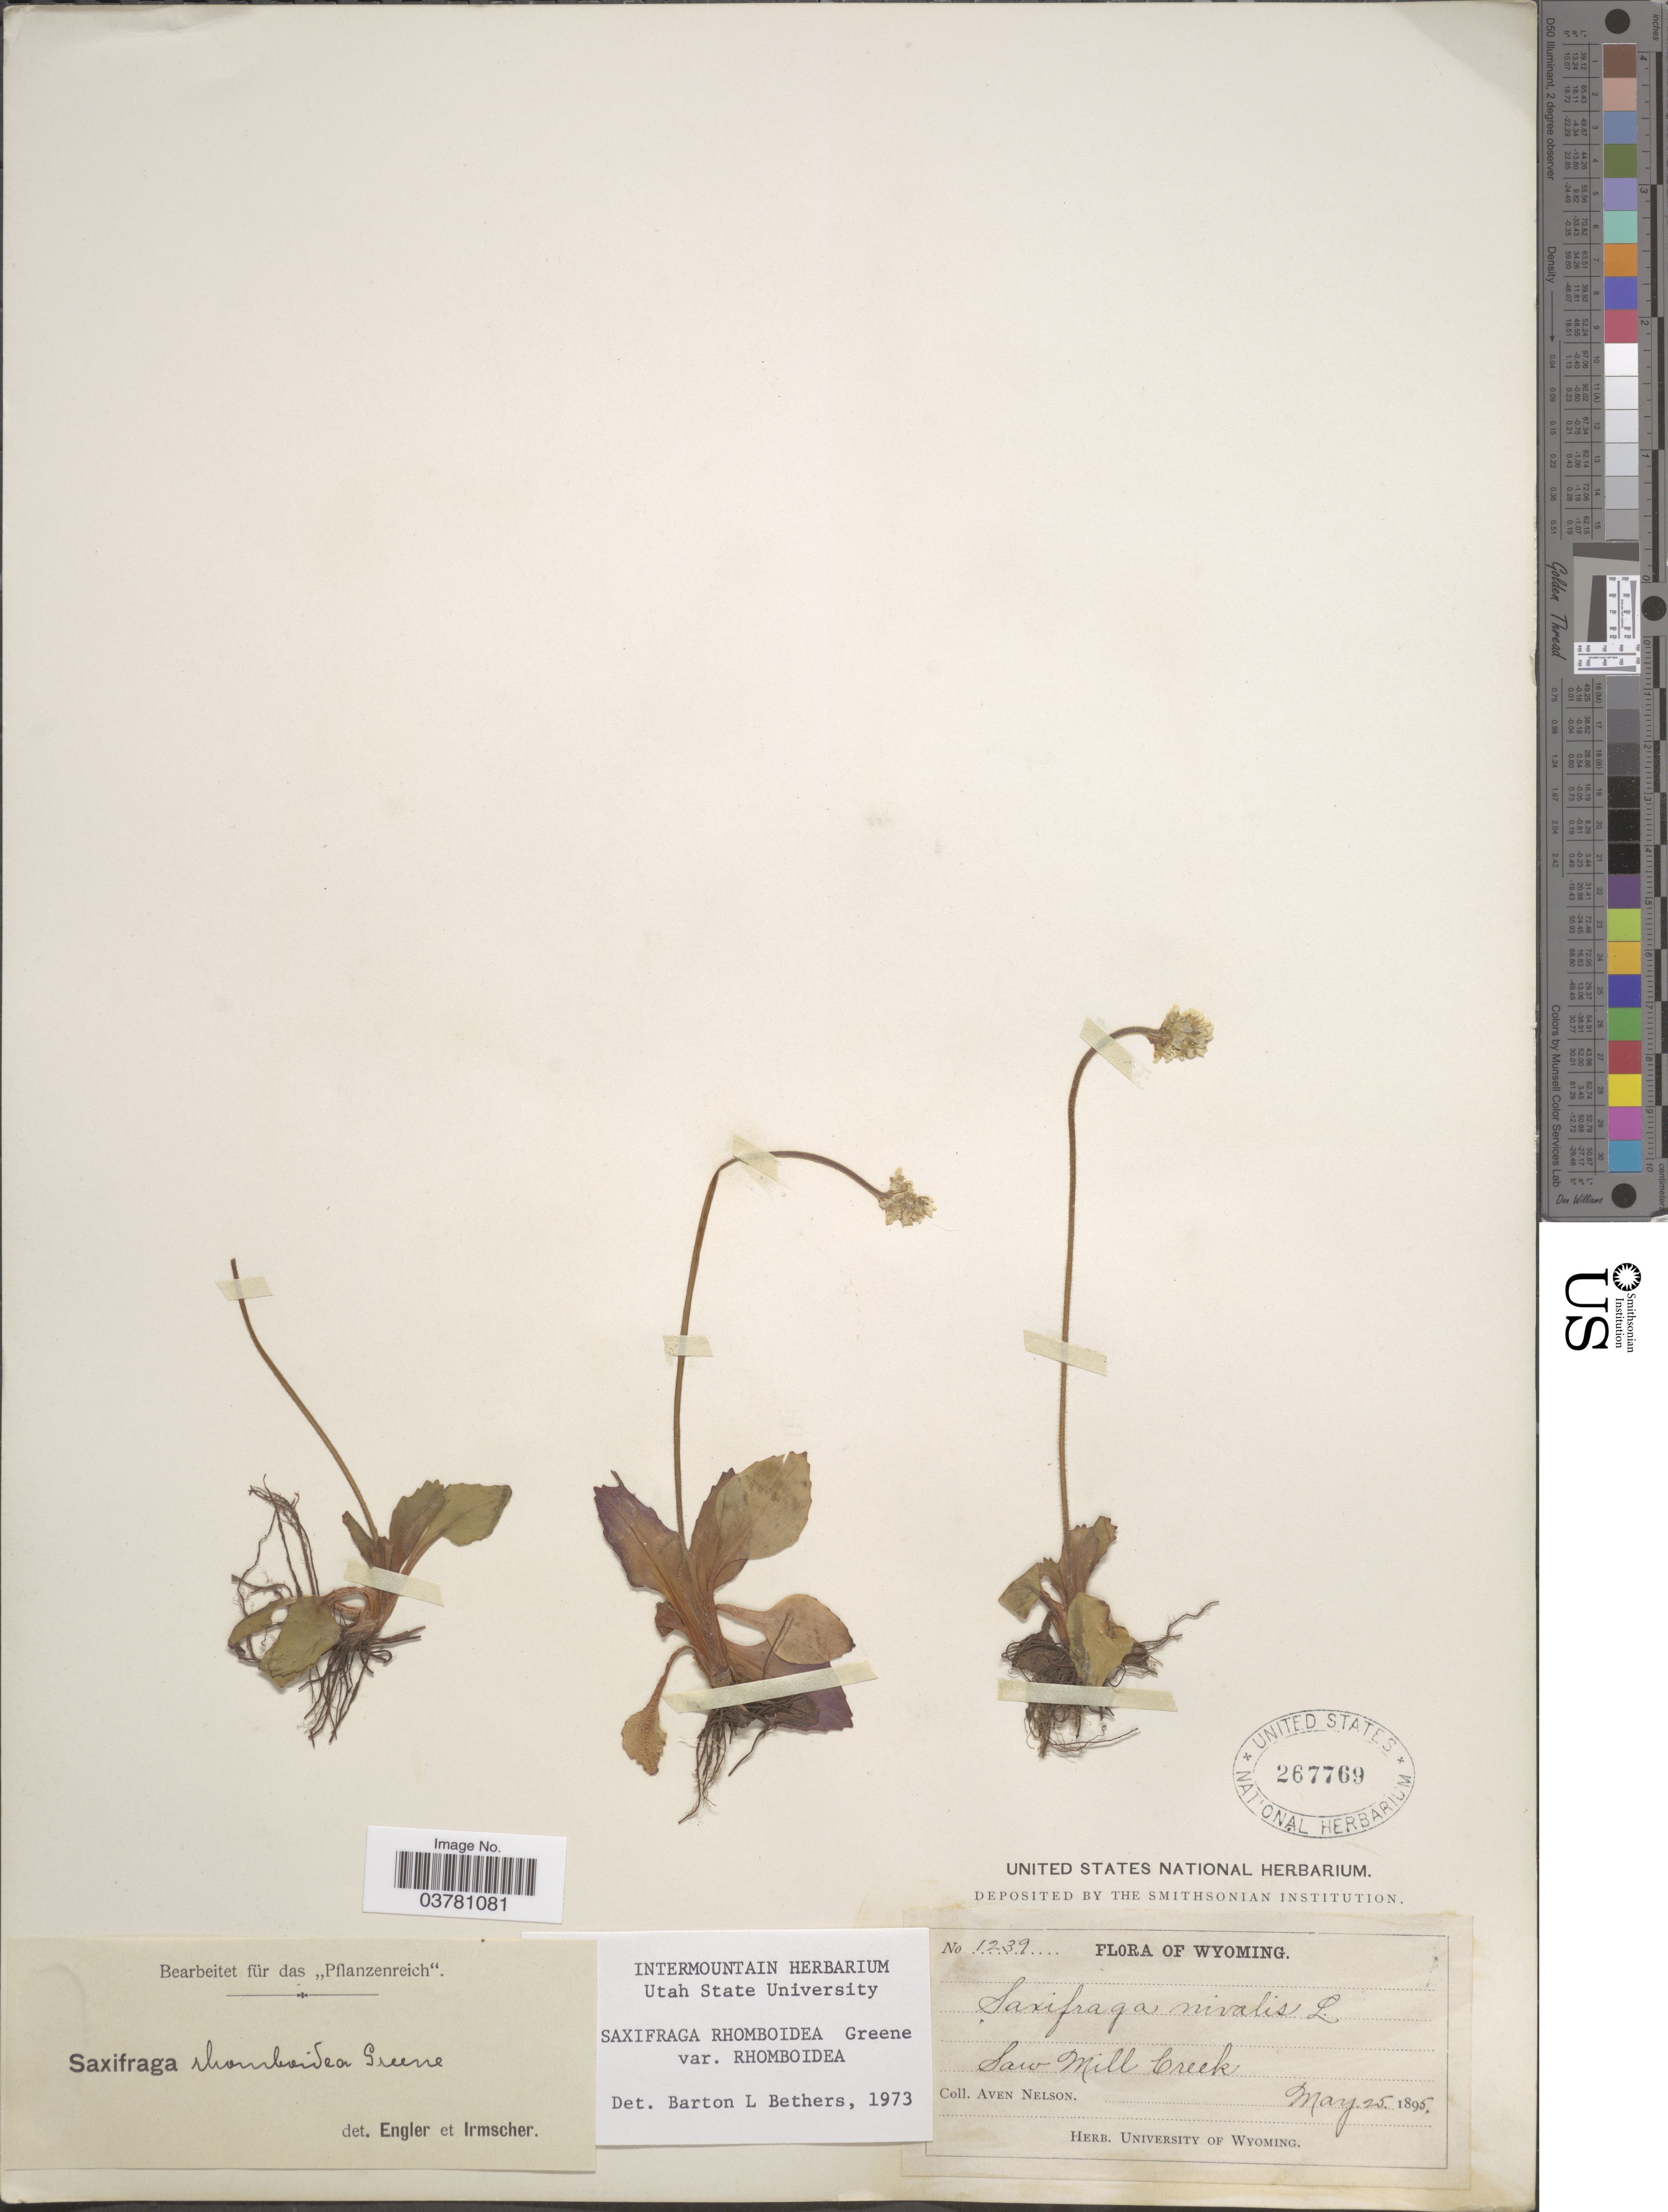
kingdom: Plantae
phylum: Tracheophyta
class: Magnoliopsida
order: Saxifragales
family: Saxifragaceae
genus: Micranthes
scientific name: Micranthes rhomboidea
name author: (Greene) Small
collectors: A. Nelson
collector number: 1239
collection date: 1895-05-25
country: United States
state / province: Wyoming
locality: Saw Mill Creek.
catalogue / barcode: US 267769